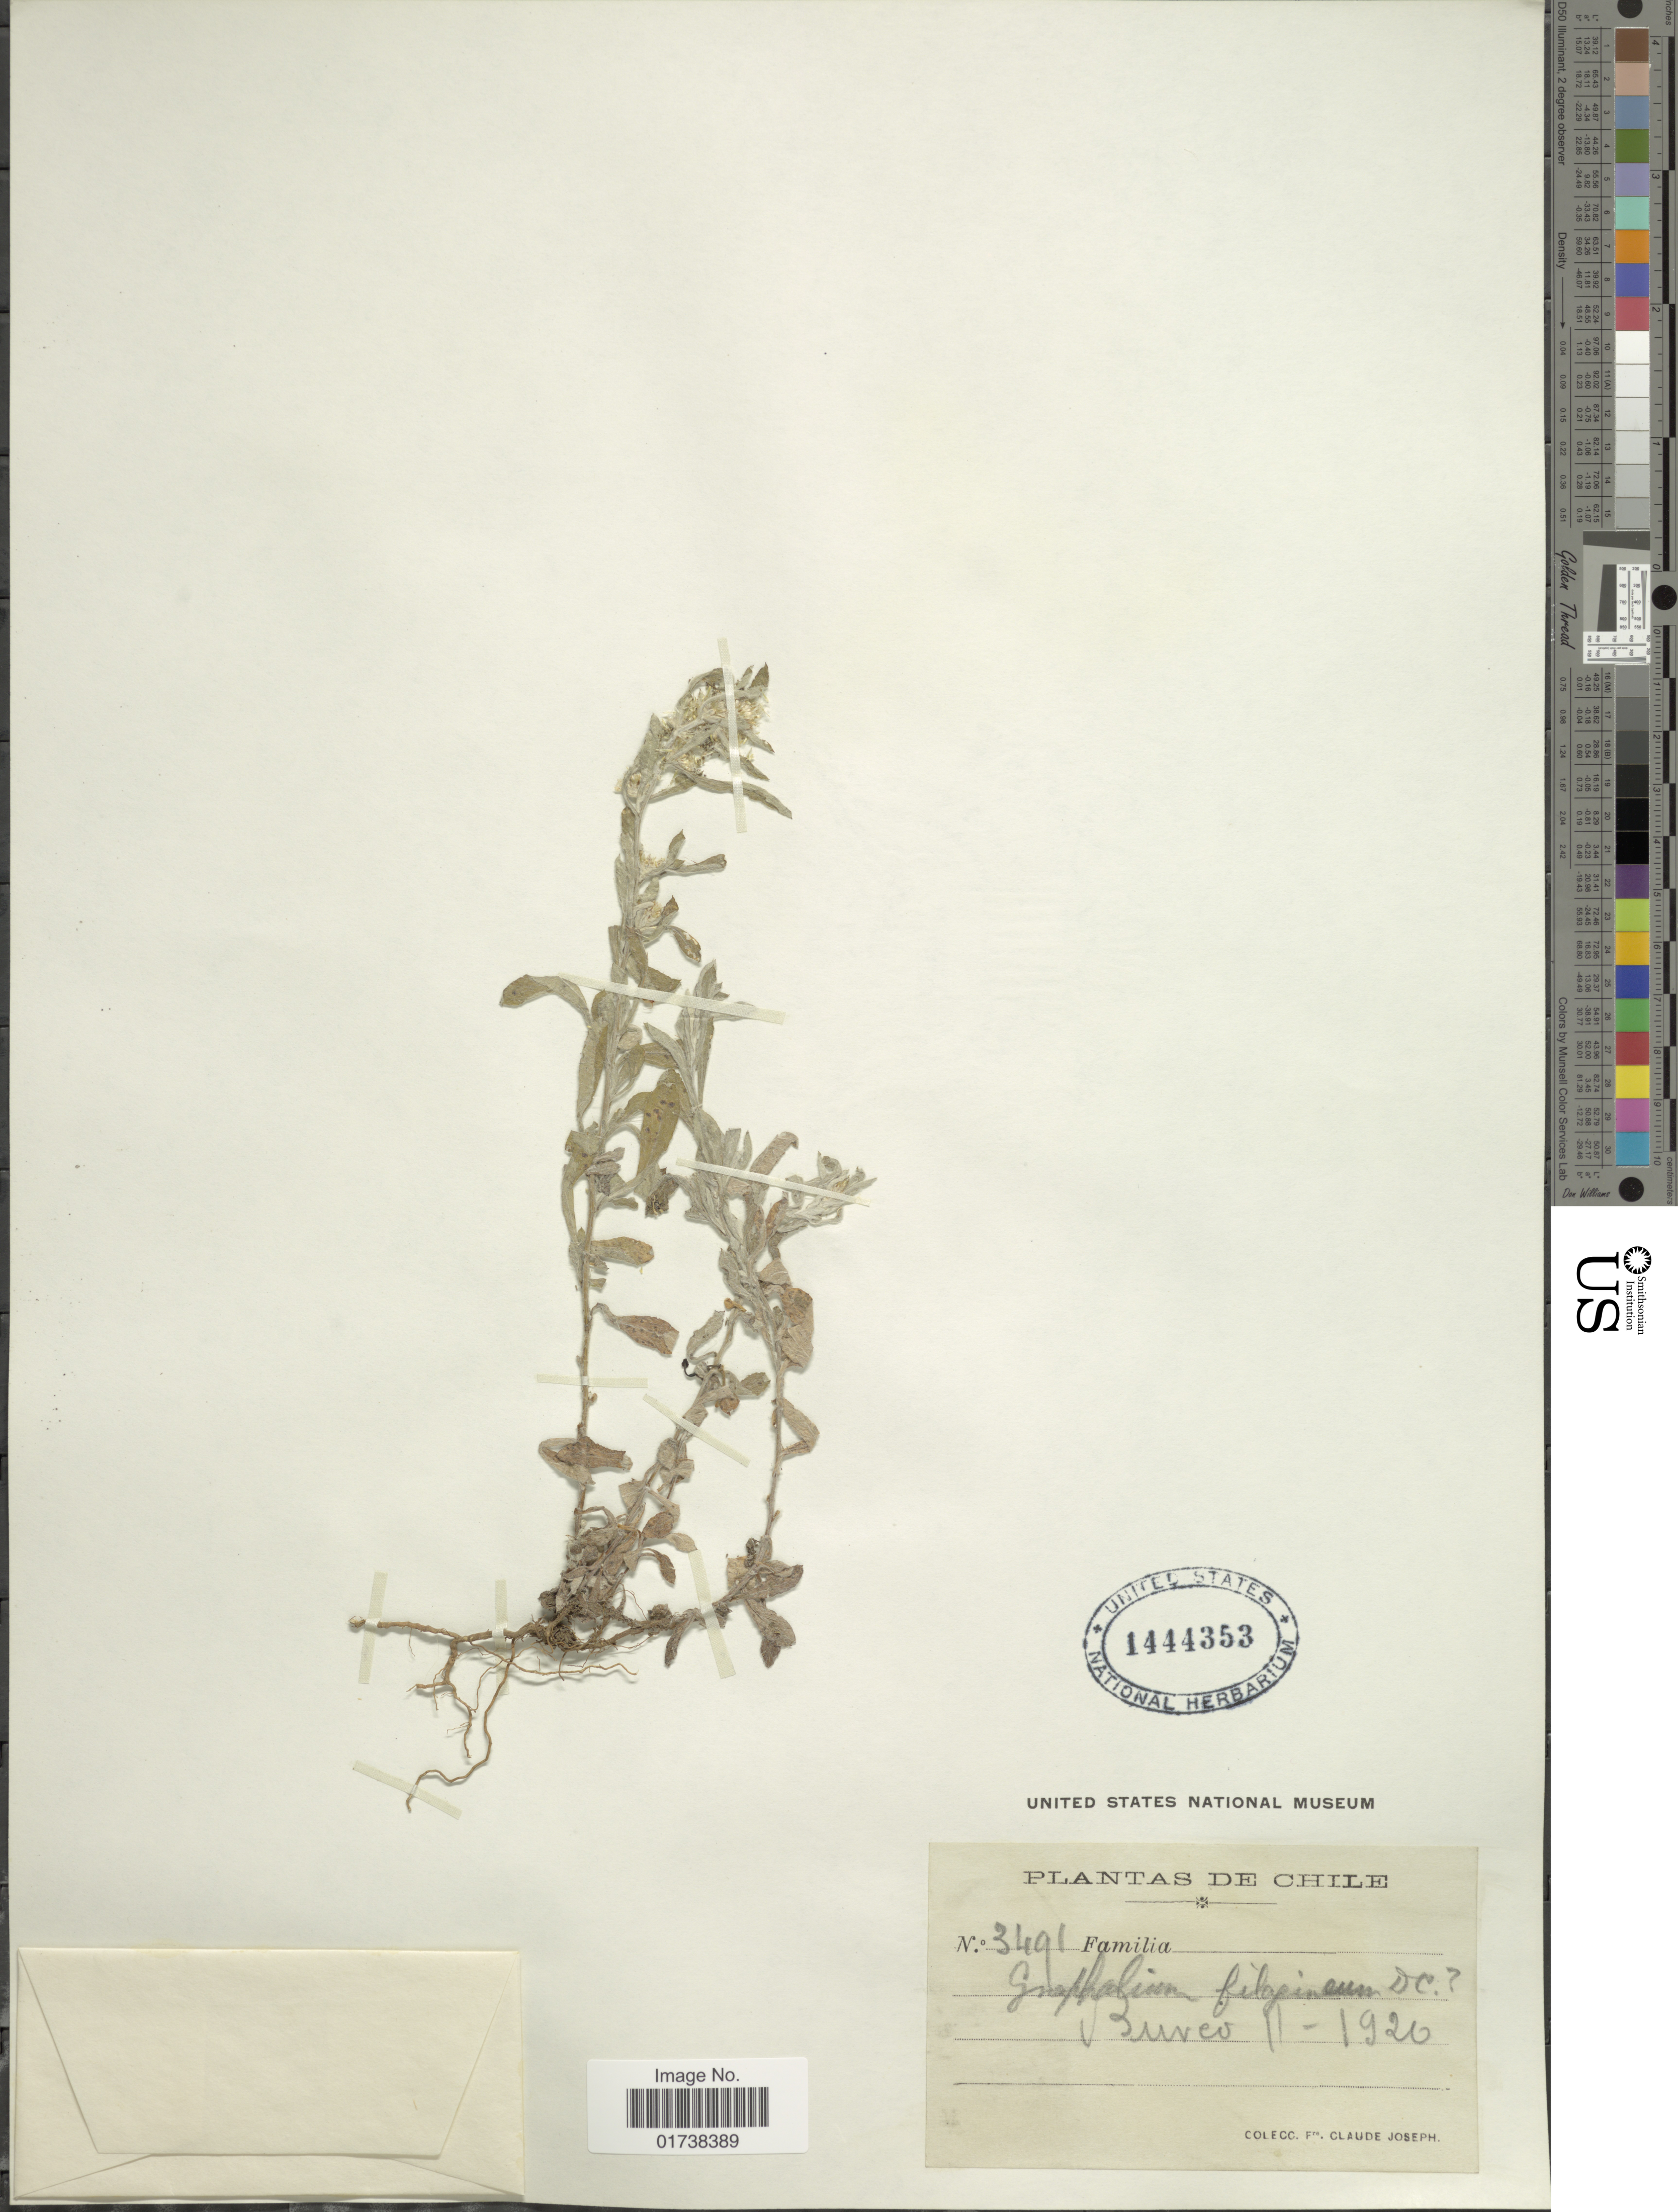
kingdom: Plantae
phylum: Tracheophyta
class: Magnoliopsida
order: Asterales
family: Asteraceae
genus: Gamochaeta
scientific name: Gamochaeta filaginea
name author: (DC.) Cabrera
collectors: Bro. Claude-Joseph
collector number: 3491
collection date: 1920-11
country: Chile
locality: Bureo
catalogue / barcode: US 1444353